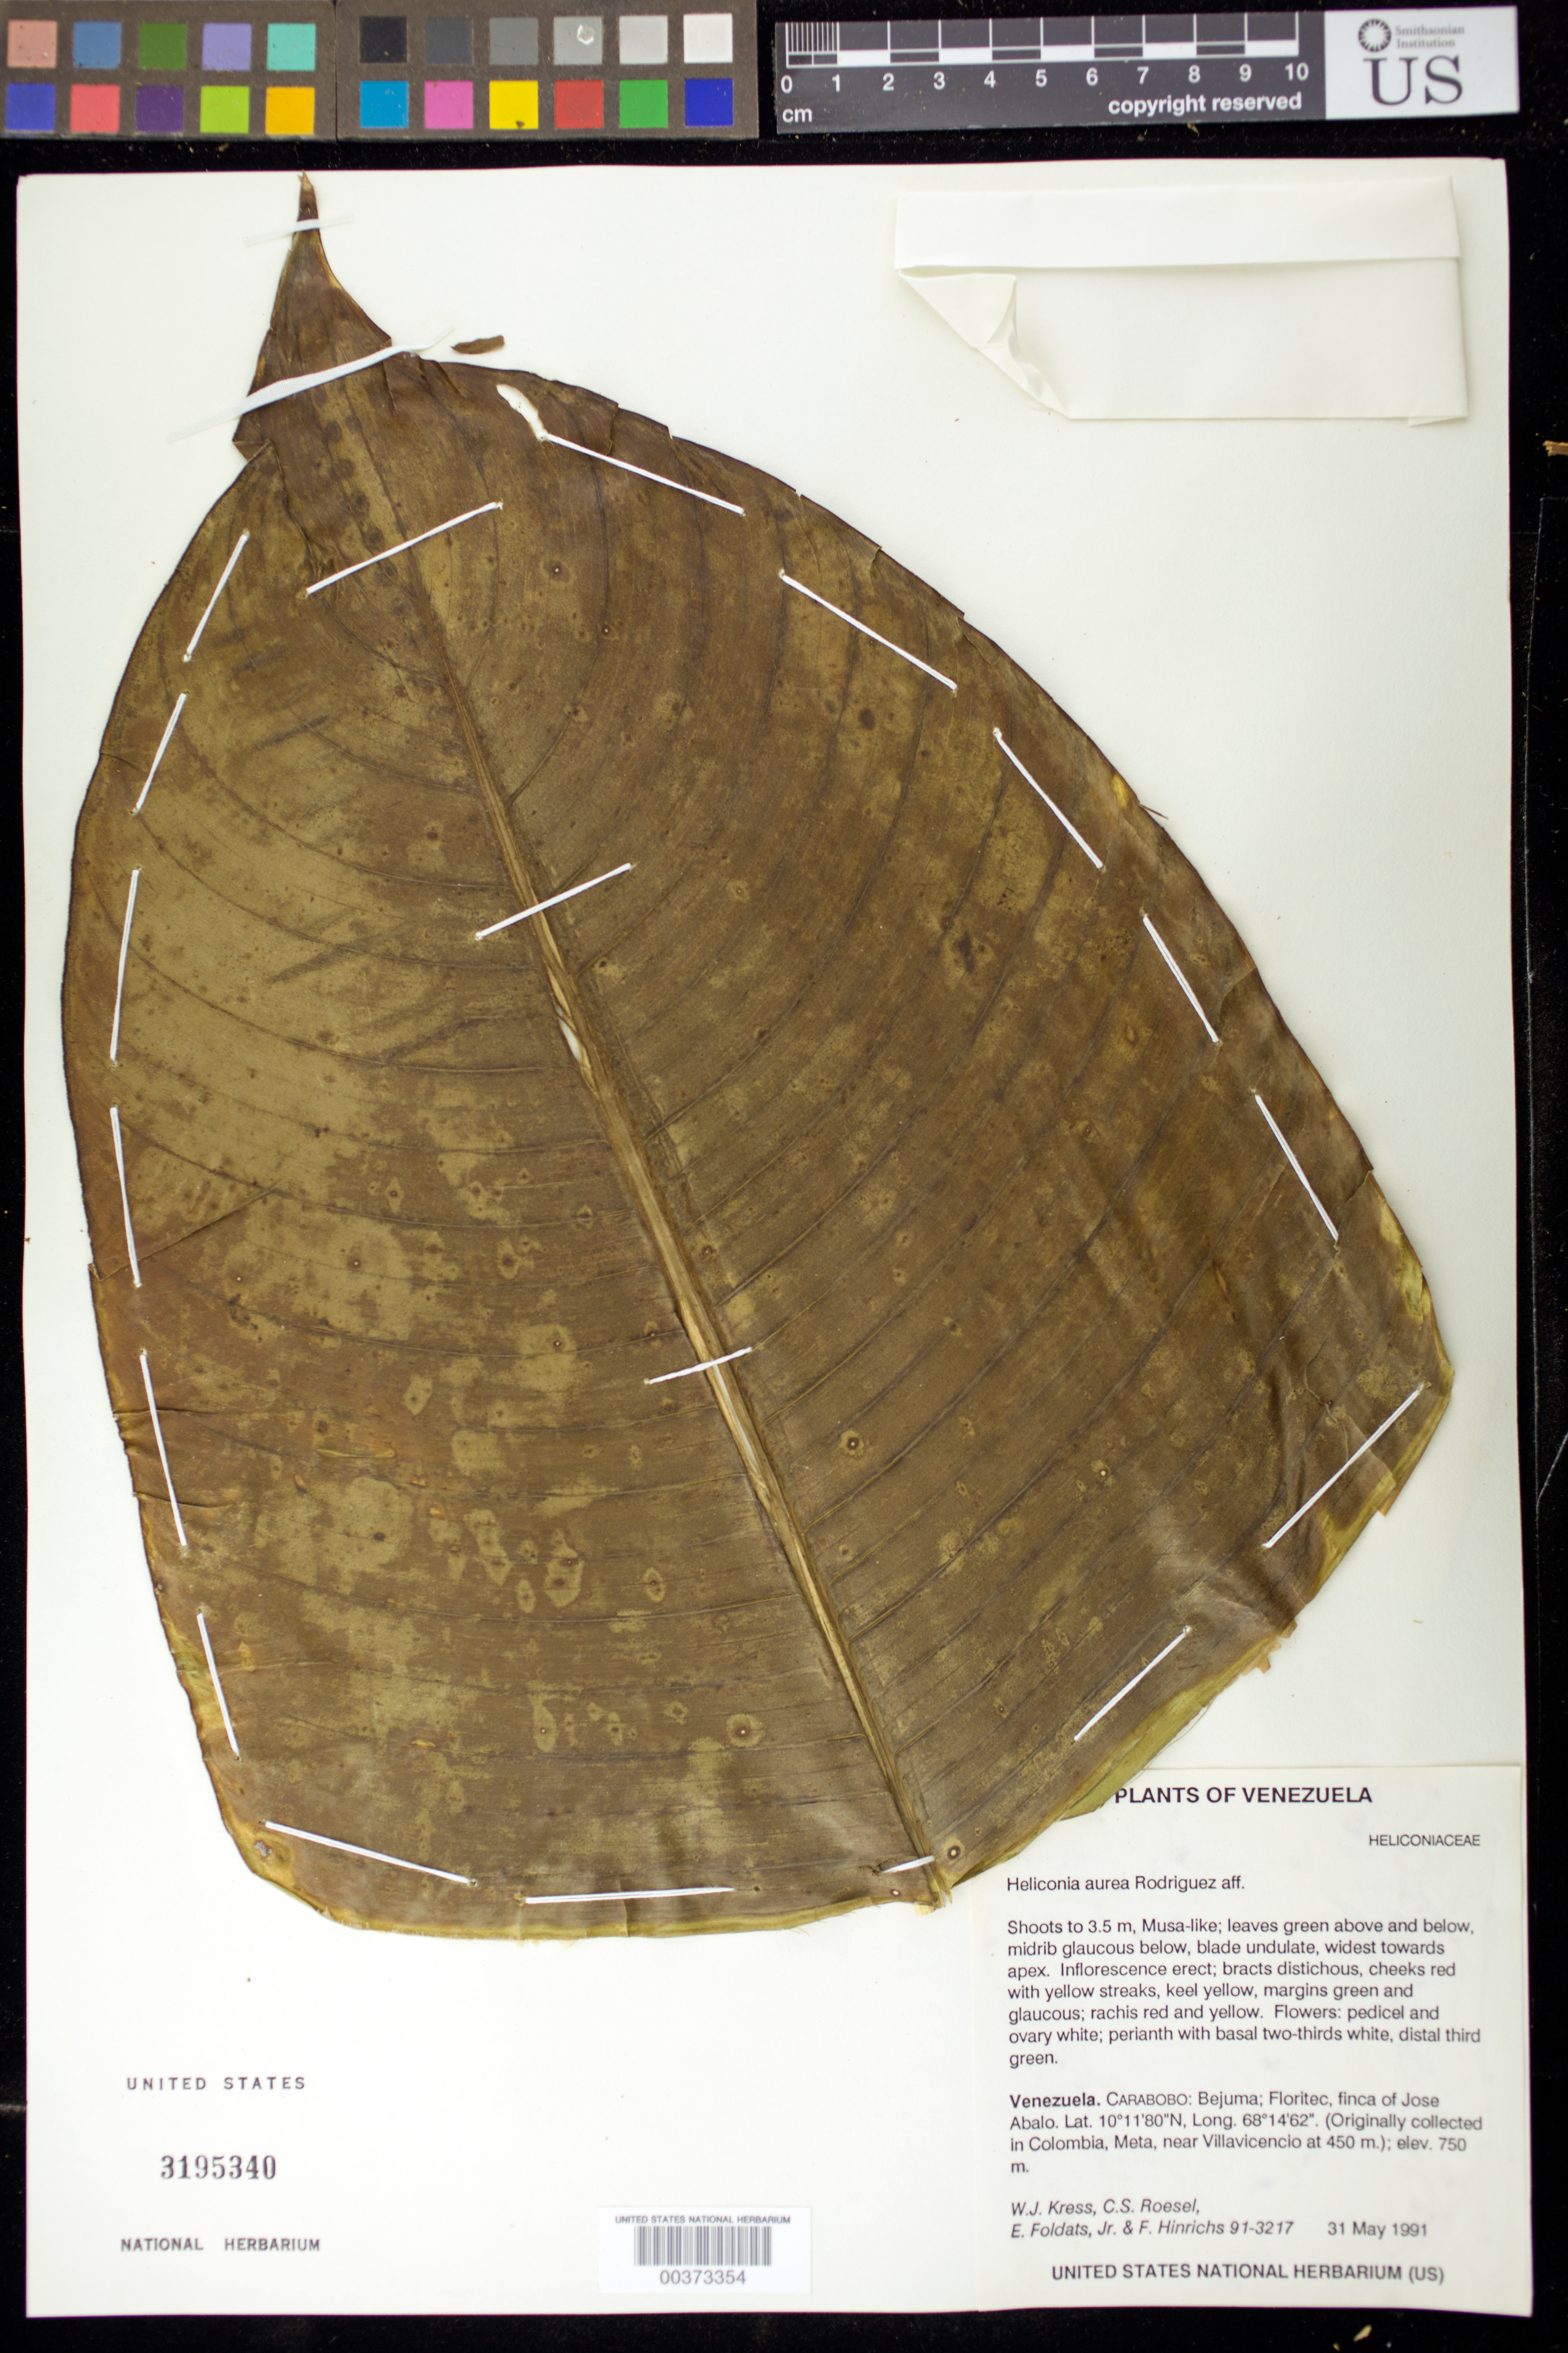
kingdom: Plantae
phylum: Tracheophyta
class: Liliopsida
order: Zingiberales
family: Heliconiaceae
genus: Heliconia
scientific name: Heliconia aurea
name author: G. Rodr.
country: Colombia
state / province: Meta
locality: Near Villa Vicencia.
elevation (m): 450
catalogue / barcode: US 3195340